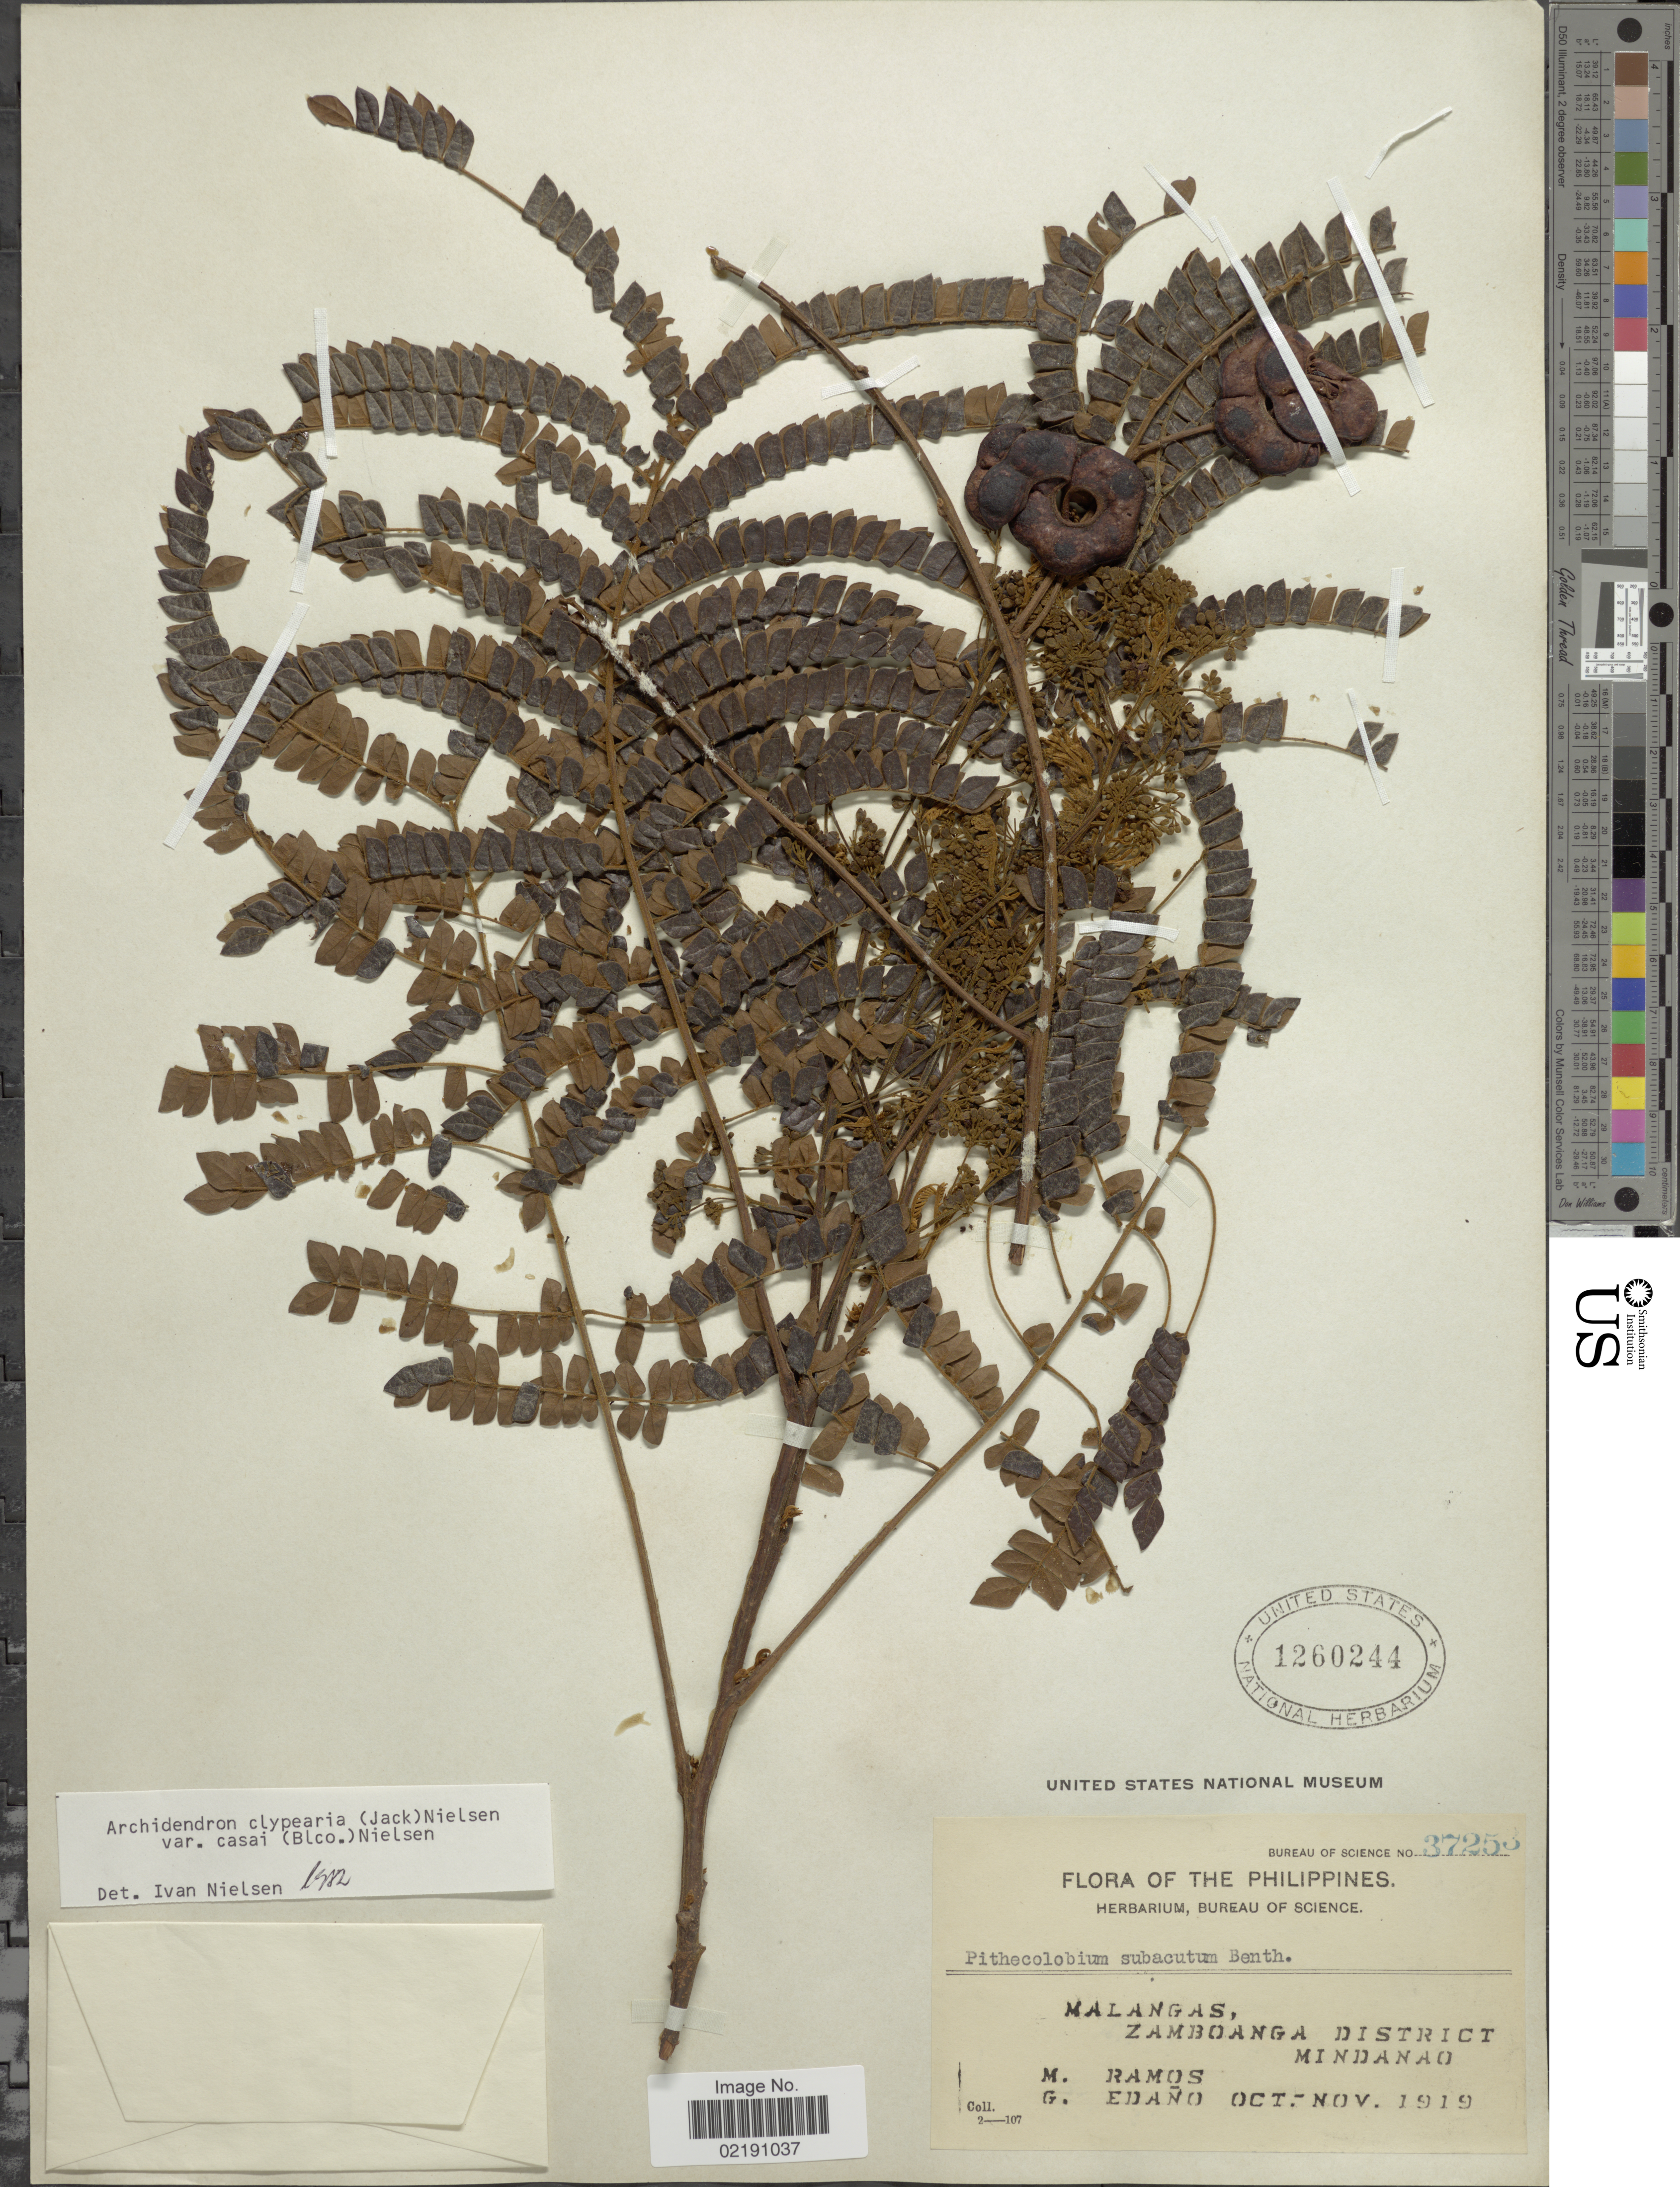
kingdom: Plantae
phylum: Tracheophyta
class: Magnoliopsida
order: Fabales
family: Fabaceae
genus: Archidendron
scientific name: Archidendron clypearia var. casai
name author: (Blanco) I.C. Nielsen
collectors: M. Ramos & G. Edaño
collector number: Bureau of Science 37253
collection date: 1919-10/1919-11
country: Philippines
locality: Malangas, Zamboanga District. Mindanao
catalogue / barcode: US 1260244